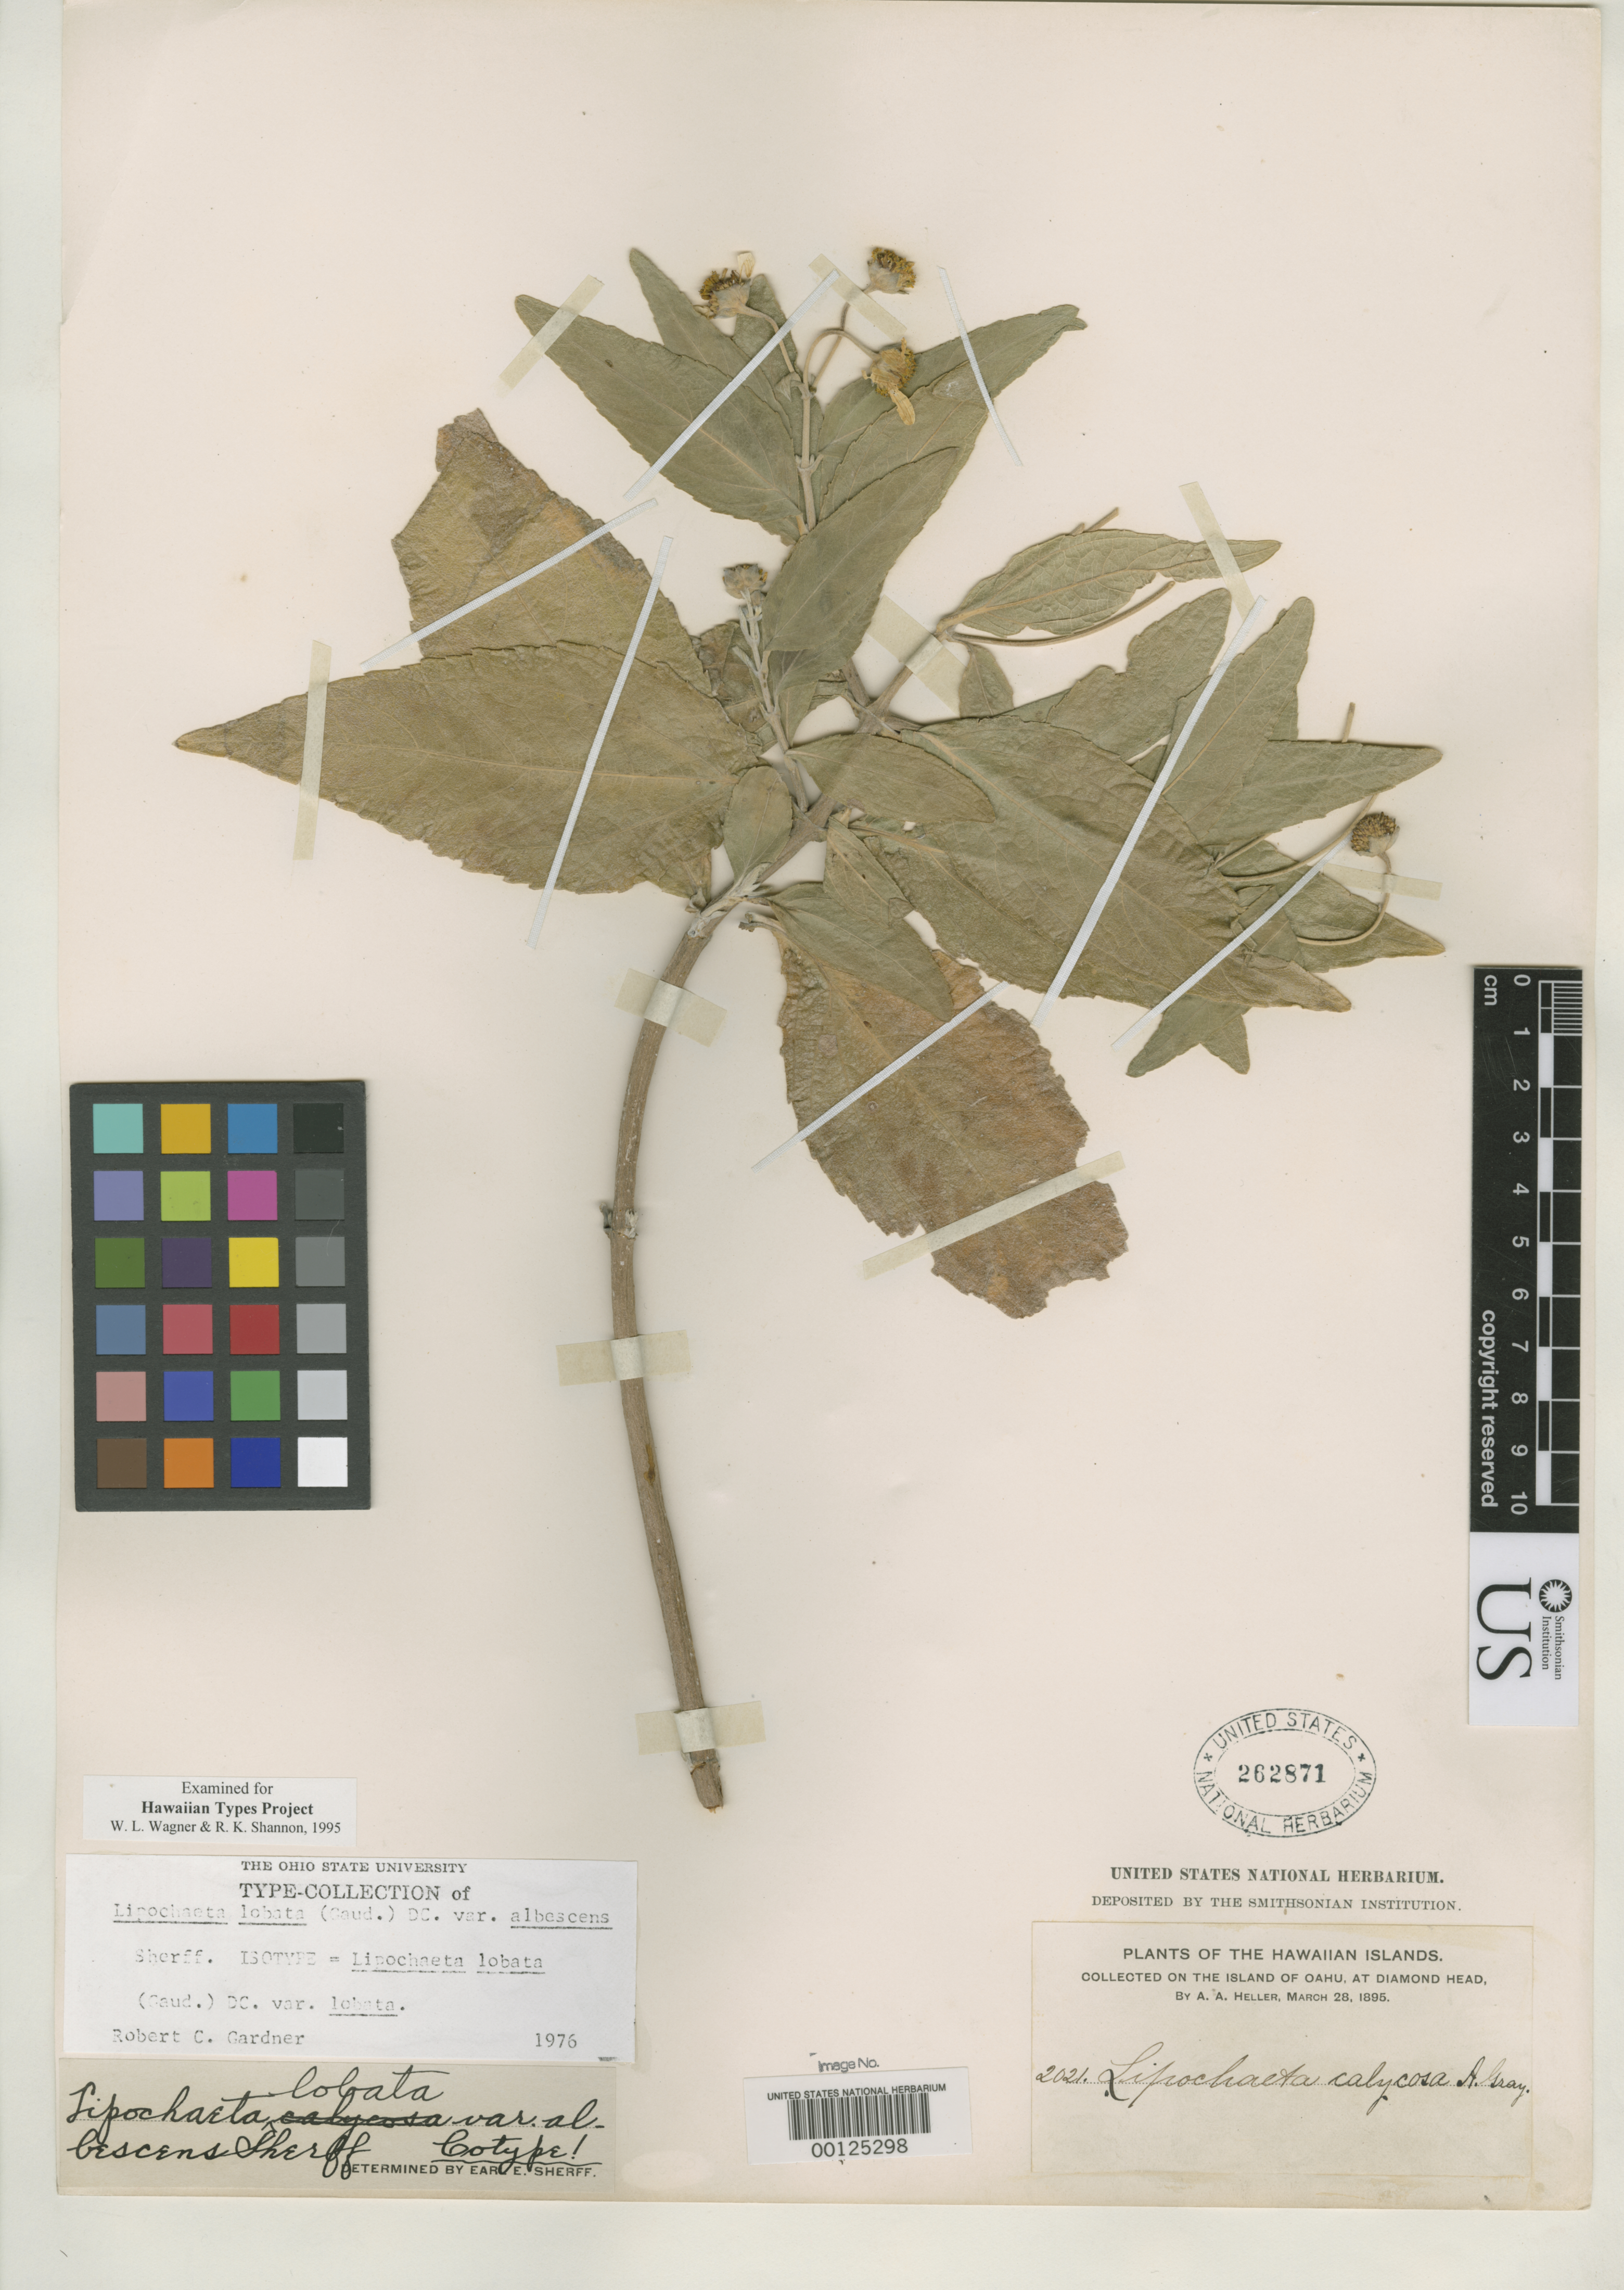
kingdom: Plantae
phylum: Tracheophyta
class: Magnoliopsida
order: Asterales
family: Asteraceae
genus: Lipochaeta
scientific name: Lipochaeta lobata var. albescens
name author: Sherff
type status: Isotype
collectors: A. A. Heller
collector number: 2021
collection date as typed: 28 Mar 1895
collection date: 1895-03-28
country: United States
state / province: Hawaii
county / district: Honolulu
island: Oahu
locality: Diamond Head.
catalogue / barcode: US 262871